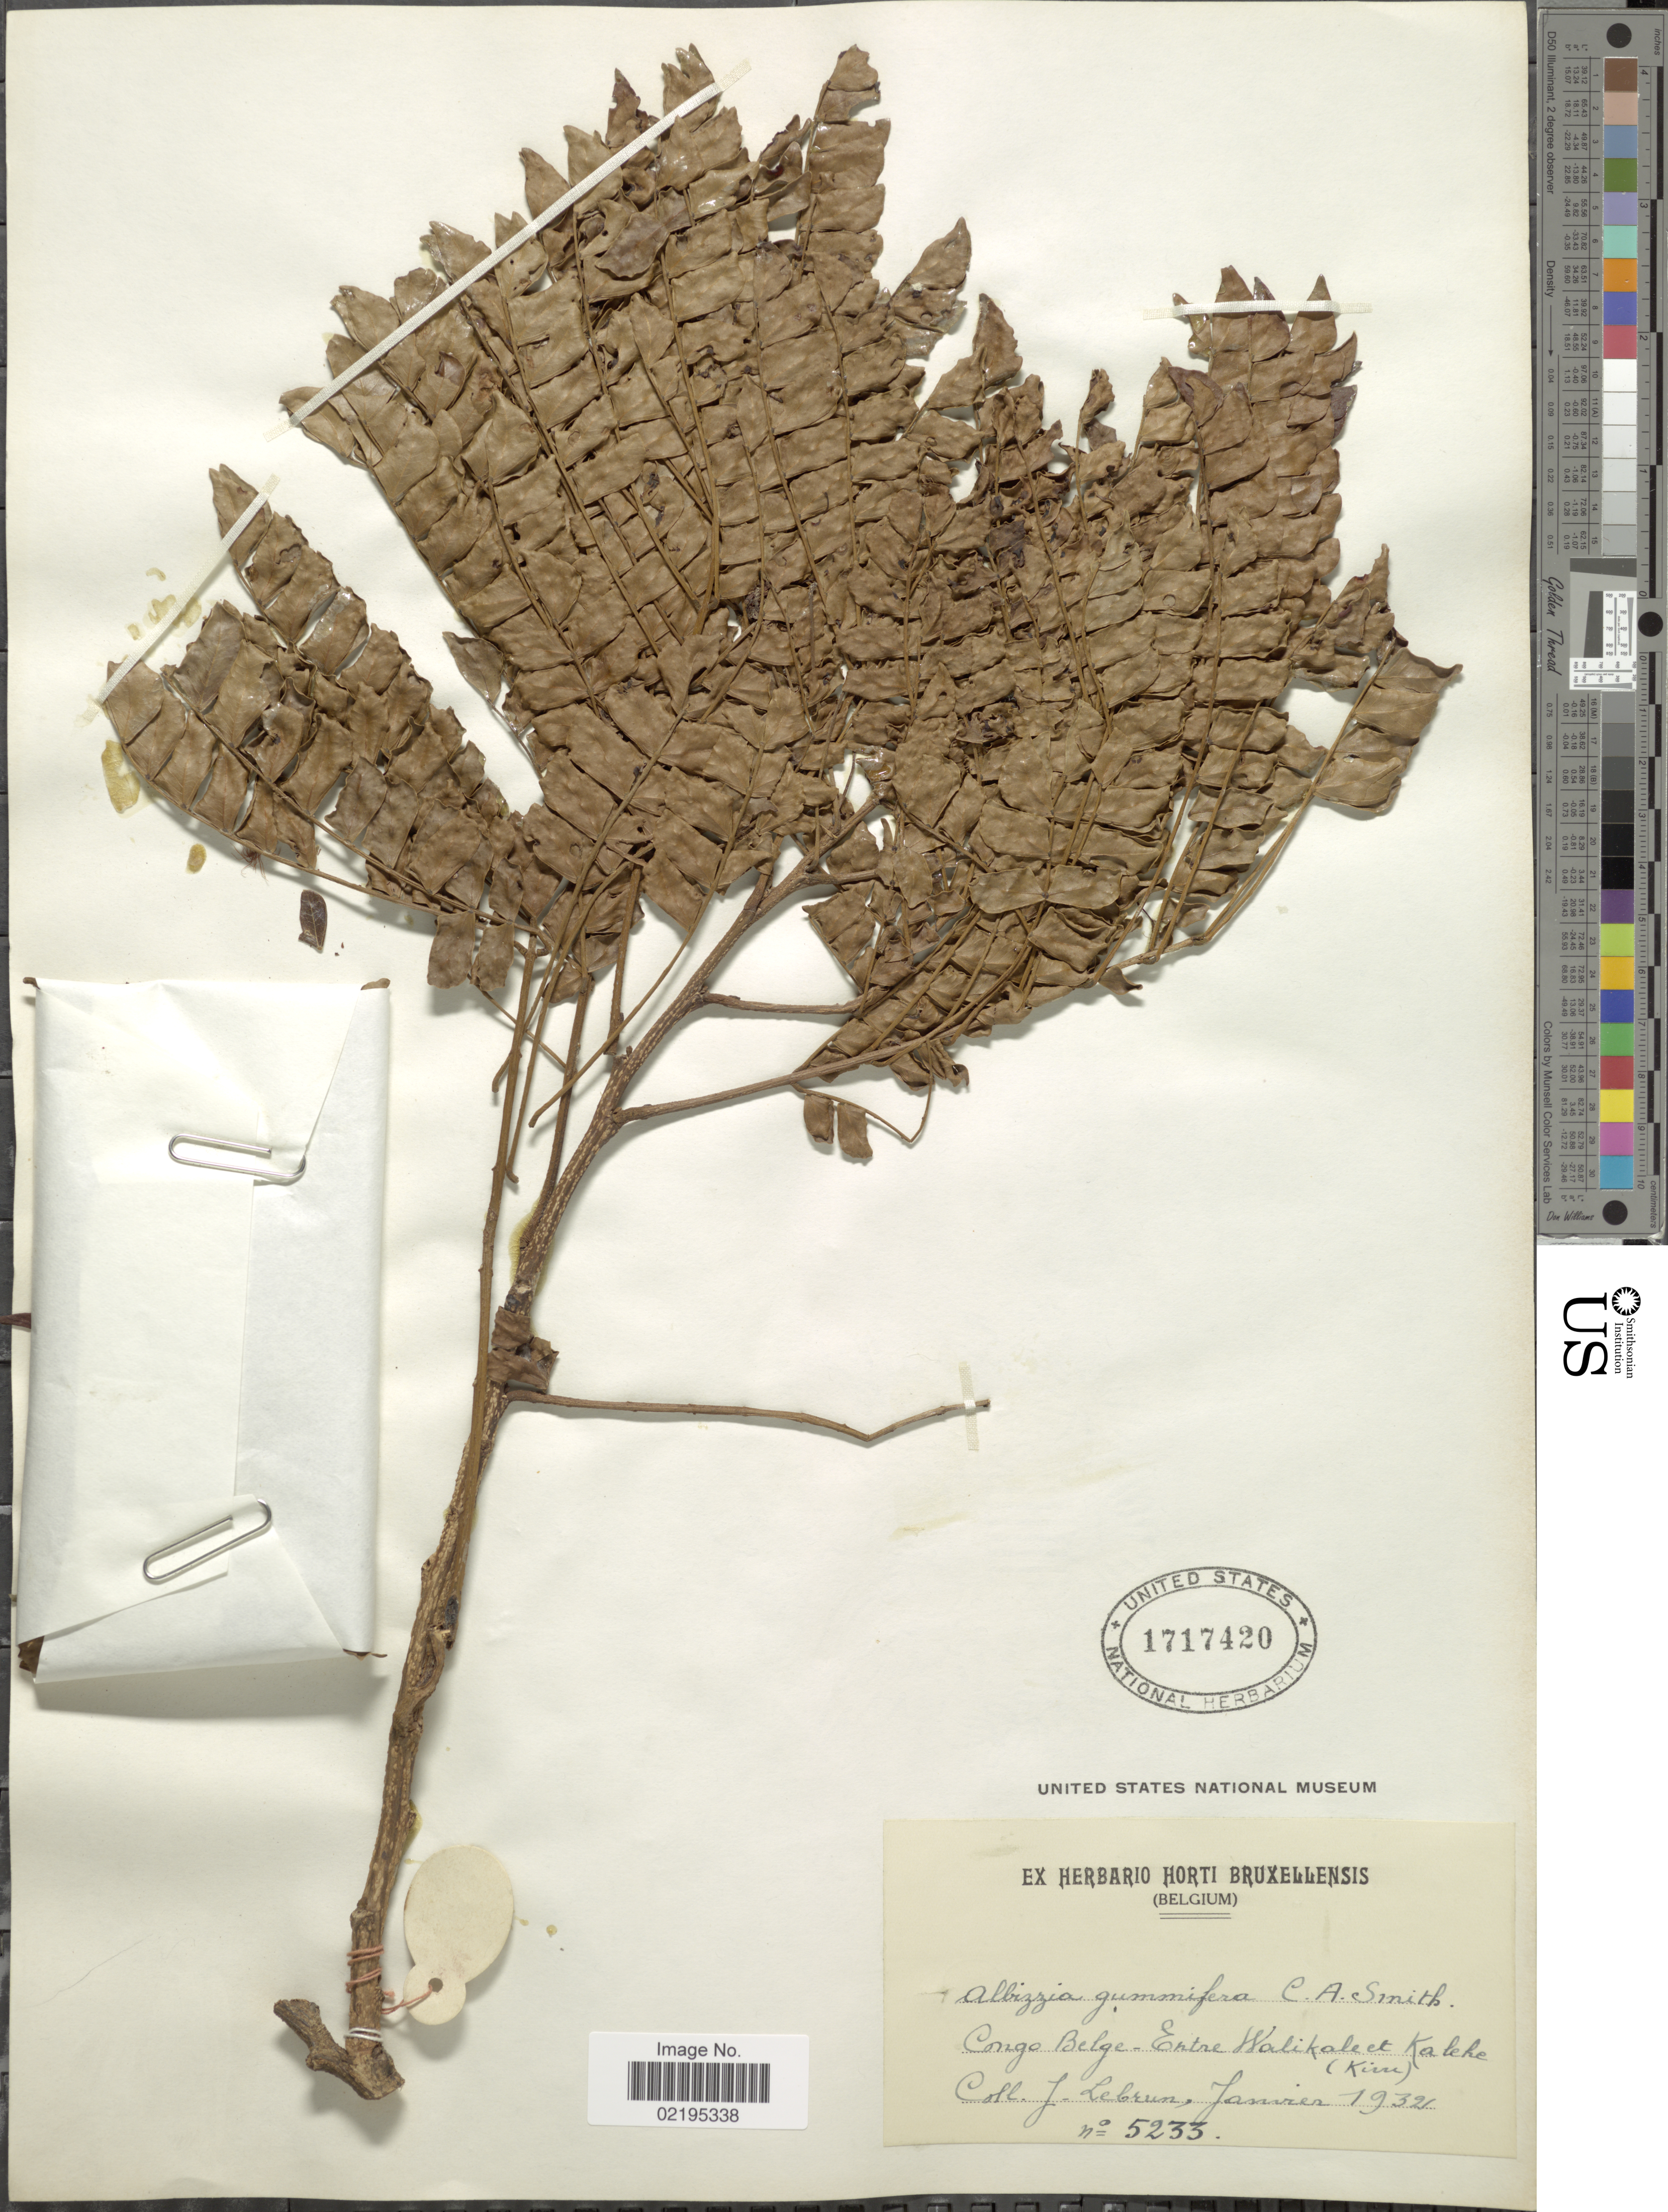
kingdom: Plantae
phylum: Tracheophyta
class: Magnoliopsida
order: Fabales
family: Fabaceae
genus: Albizia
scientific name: Albizia gummifera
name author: (J.F. Gmel.) C.A. Sm.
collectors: J. A. Lebrun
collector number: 5233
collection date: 1932-01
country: Congo, Democratic Republic of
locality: Congo Belge - Entre Walikalect Kaleke (Kiru)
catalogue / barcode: US 1717420